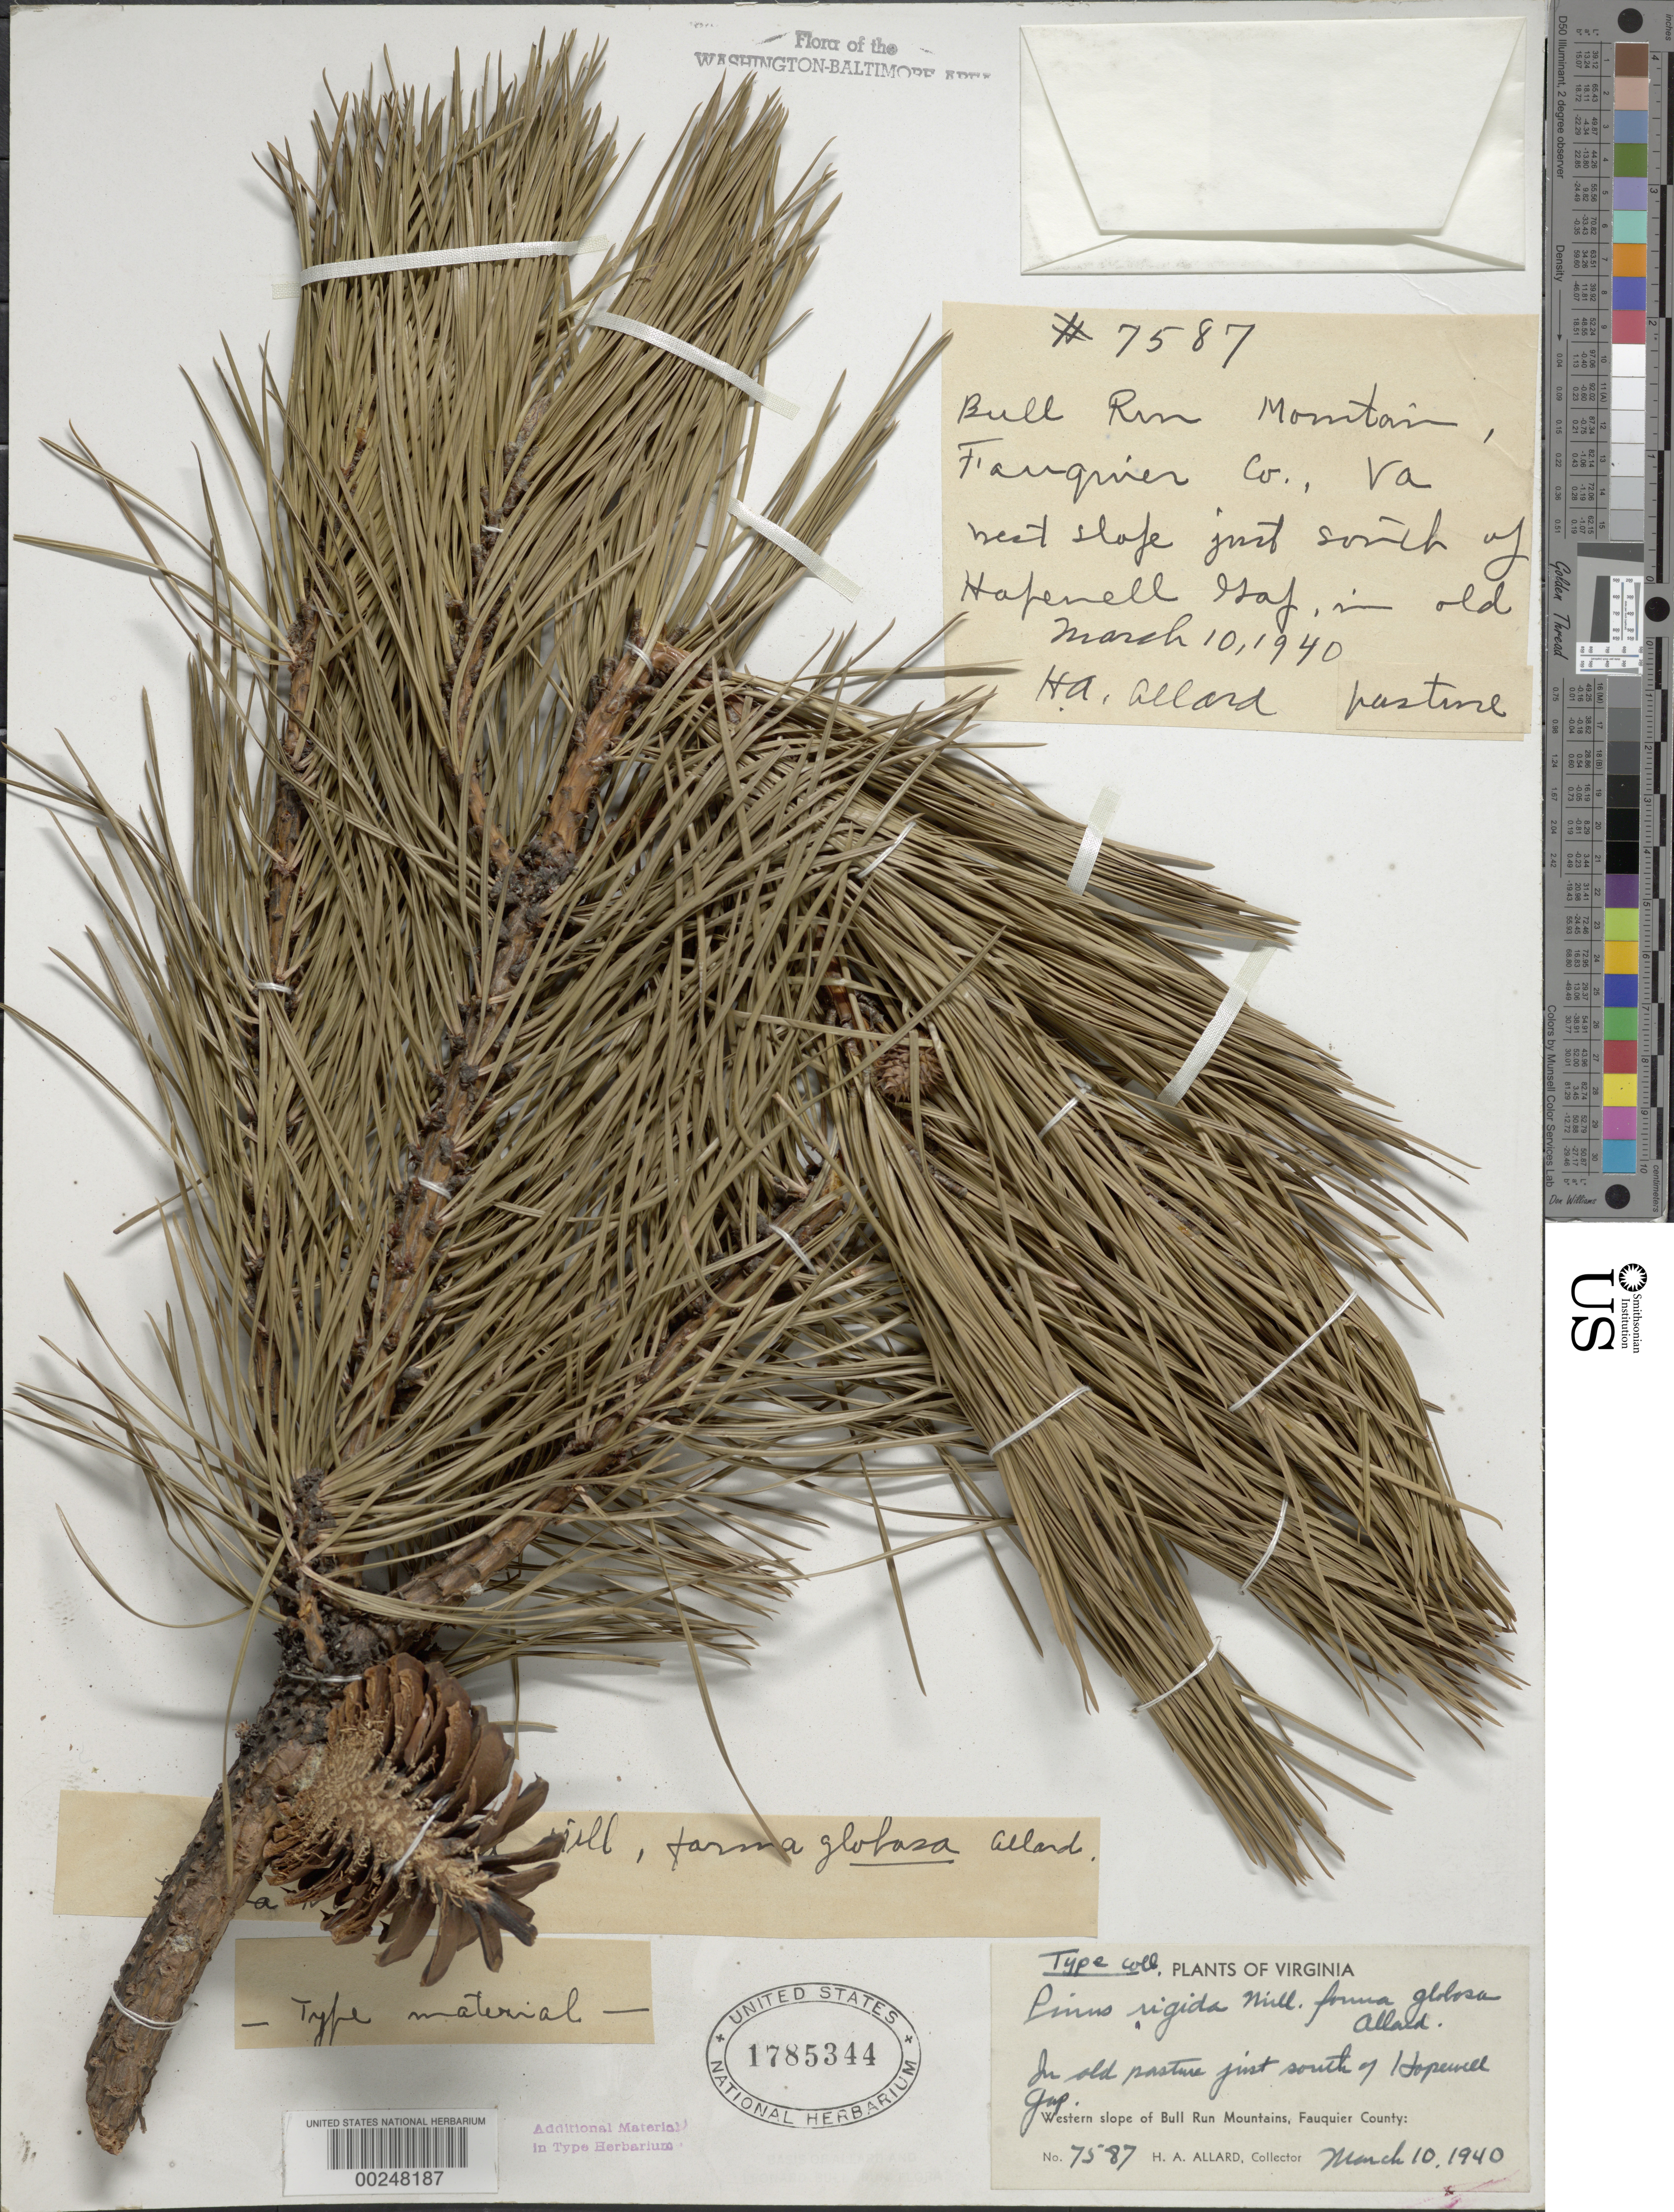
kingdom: Plantae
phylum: Tracheophyta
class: Pinopsida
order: Pinales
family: Pinaceae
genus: Pinus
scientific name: Pinus rigida f. globosa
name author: H.A. Allard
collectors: H. A. Allard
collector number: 7587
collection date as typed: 10 Mar 1940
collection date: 1940-03-10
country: United States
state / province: Virginia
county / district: Fauquier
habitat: In old pasture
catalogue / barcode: US 1785344